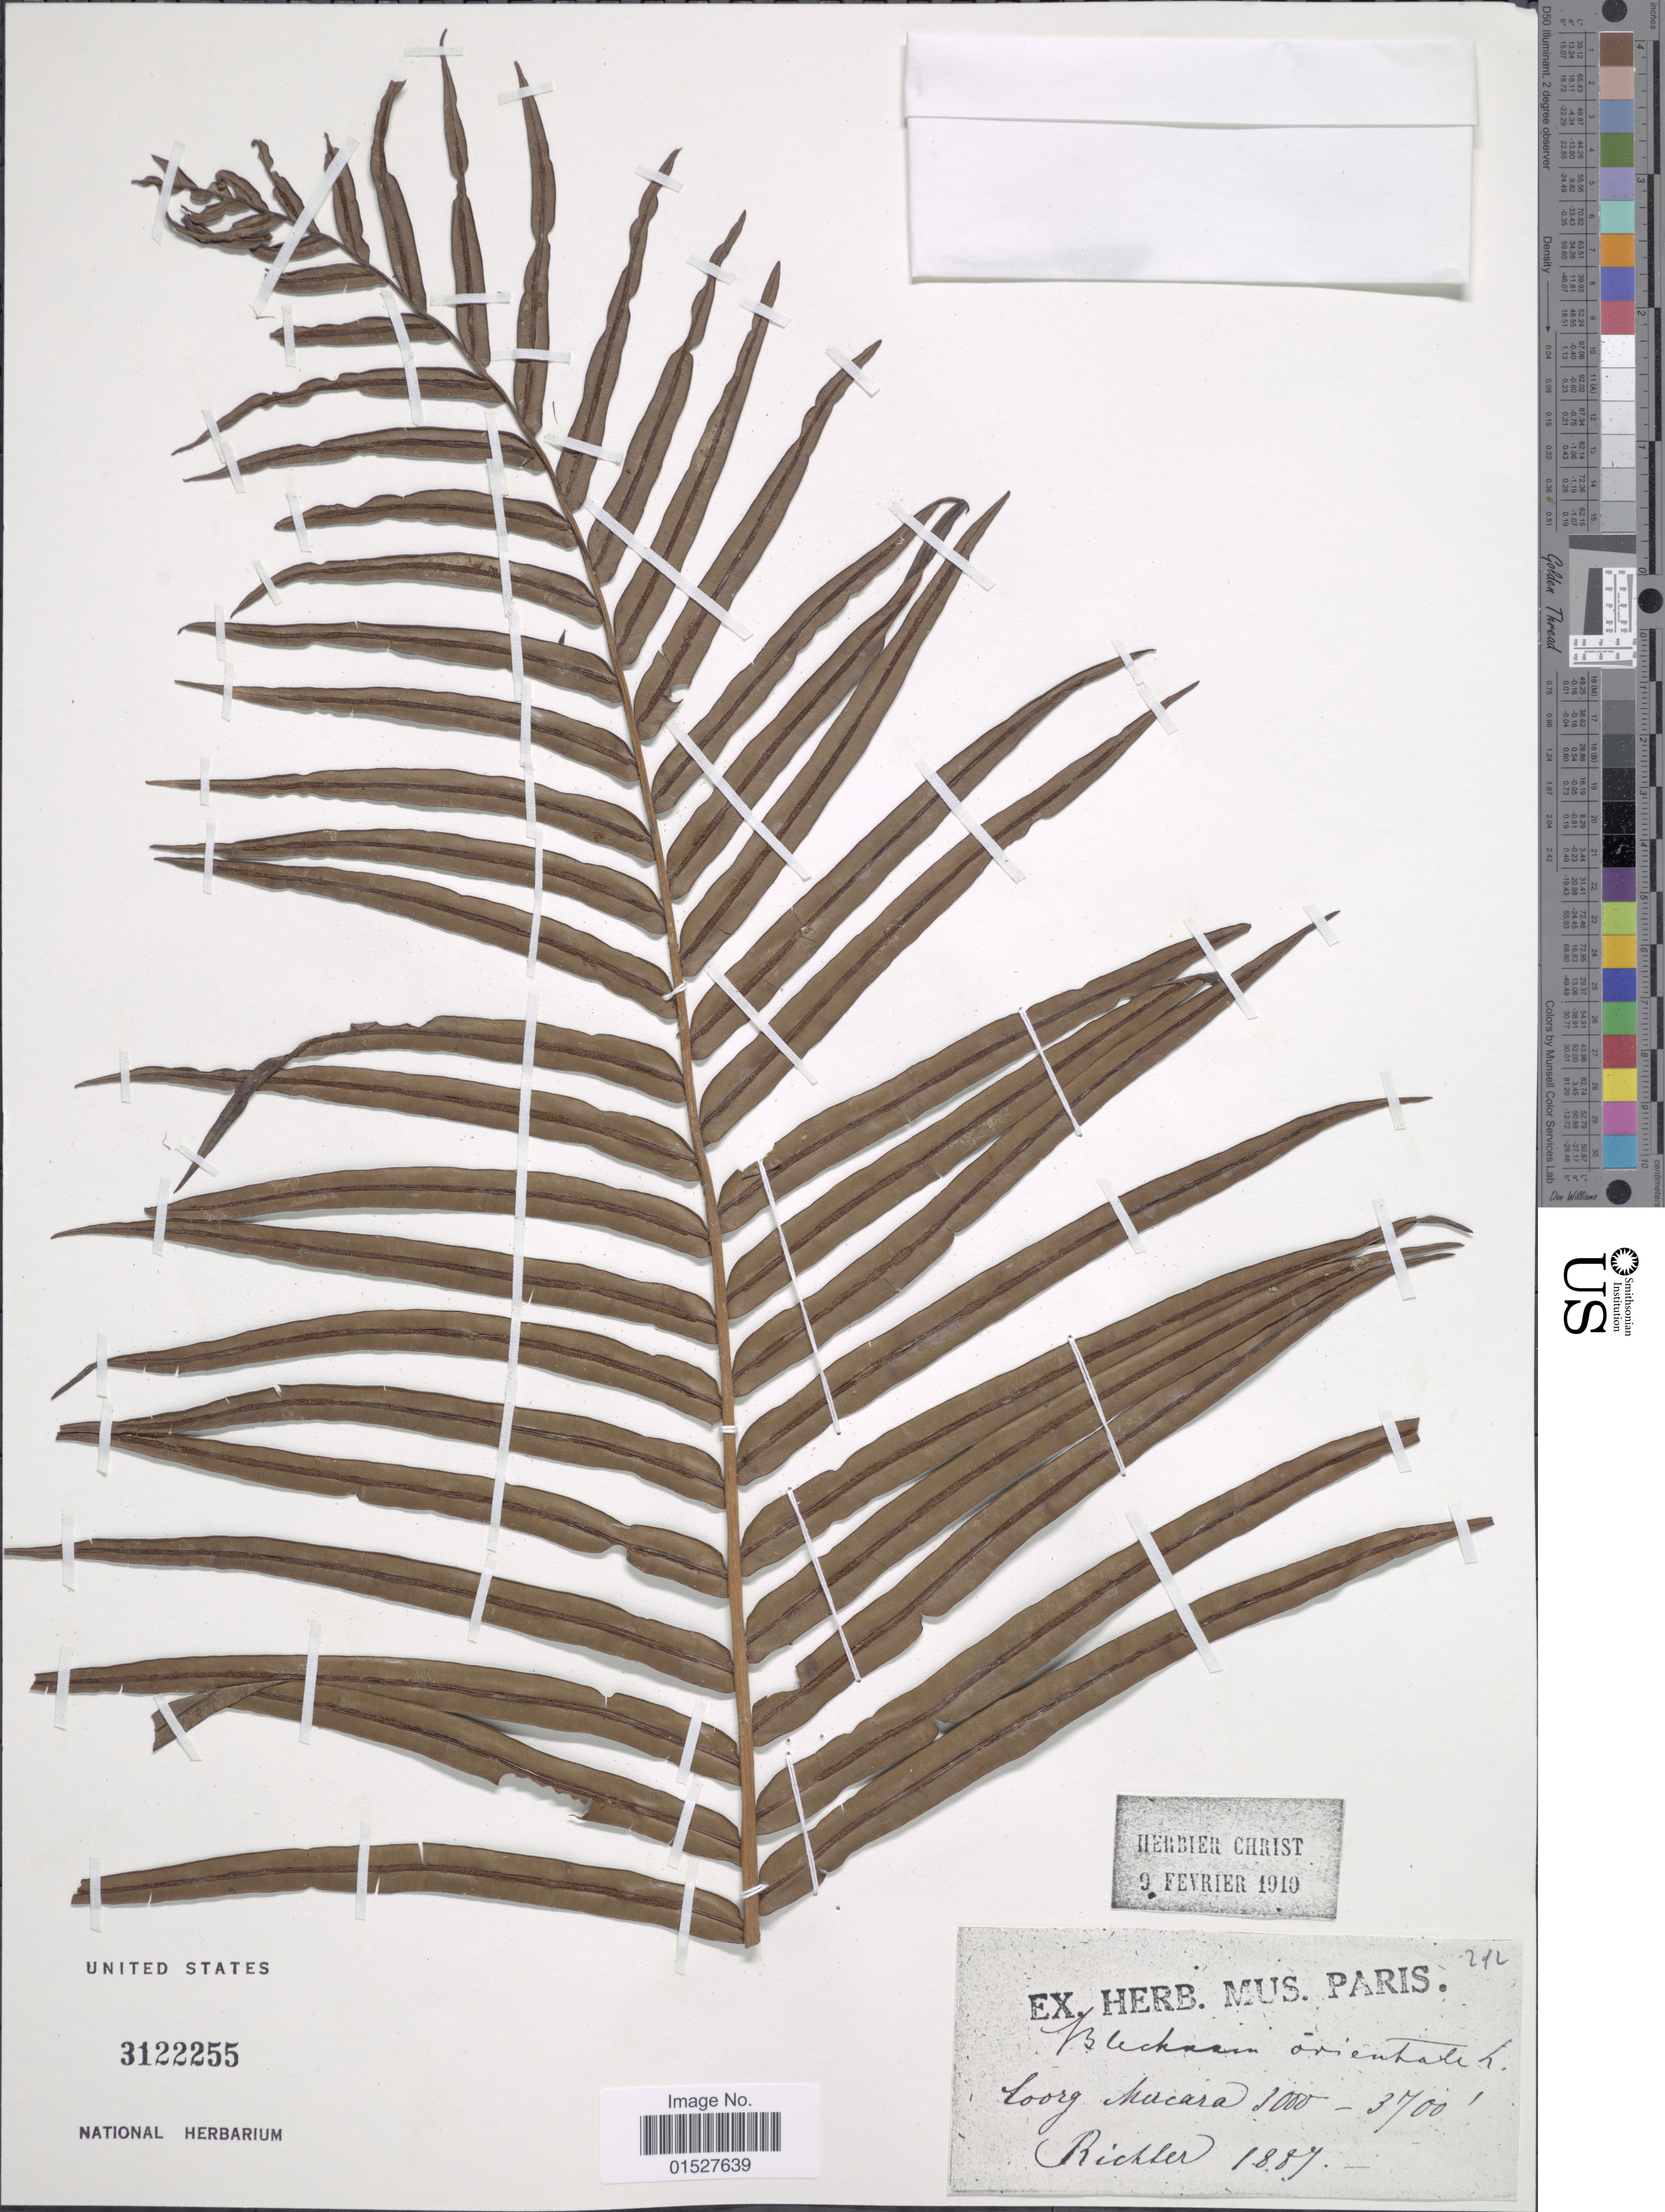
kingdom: Plantae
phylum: Tracheophyta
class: Polypodiopsida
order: Polypodiales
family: Blechnaceae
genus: Blechnum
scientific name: Blechnum orientale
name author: L.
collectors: -- Richter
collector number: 242*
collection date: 1887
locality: Loorg Mucara. [interpreted]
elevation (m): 914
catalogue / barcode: US 3122255